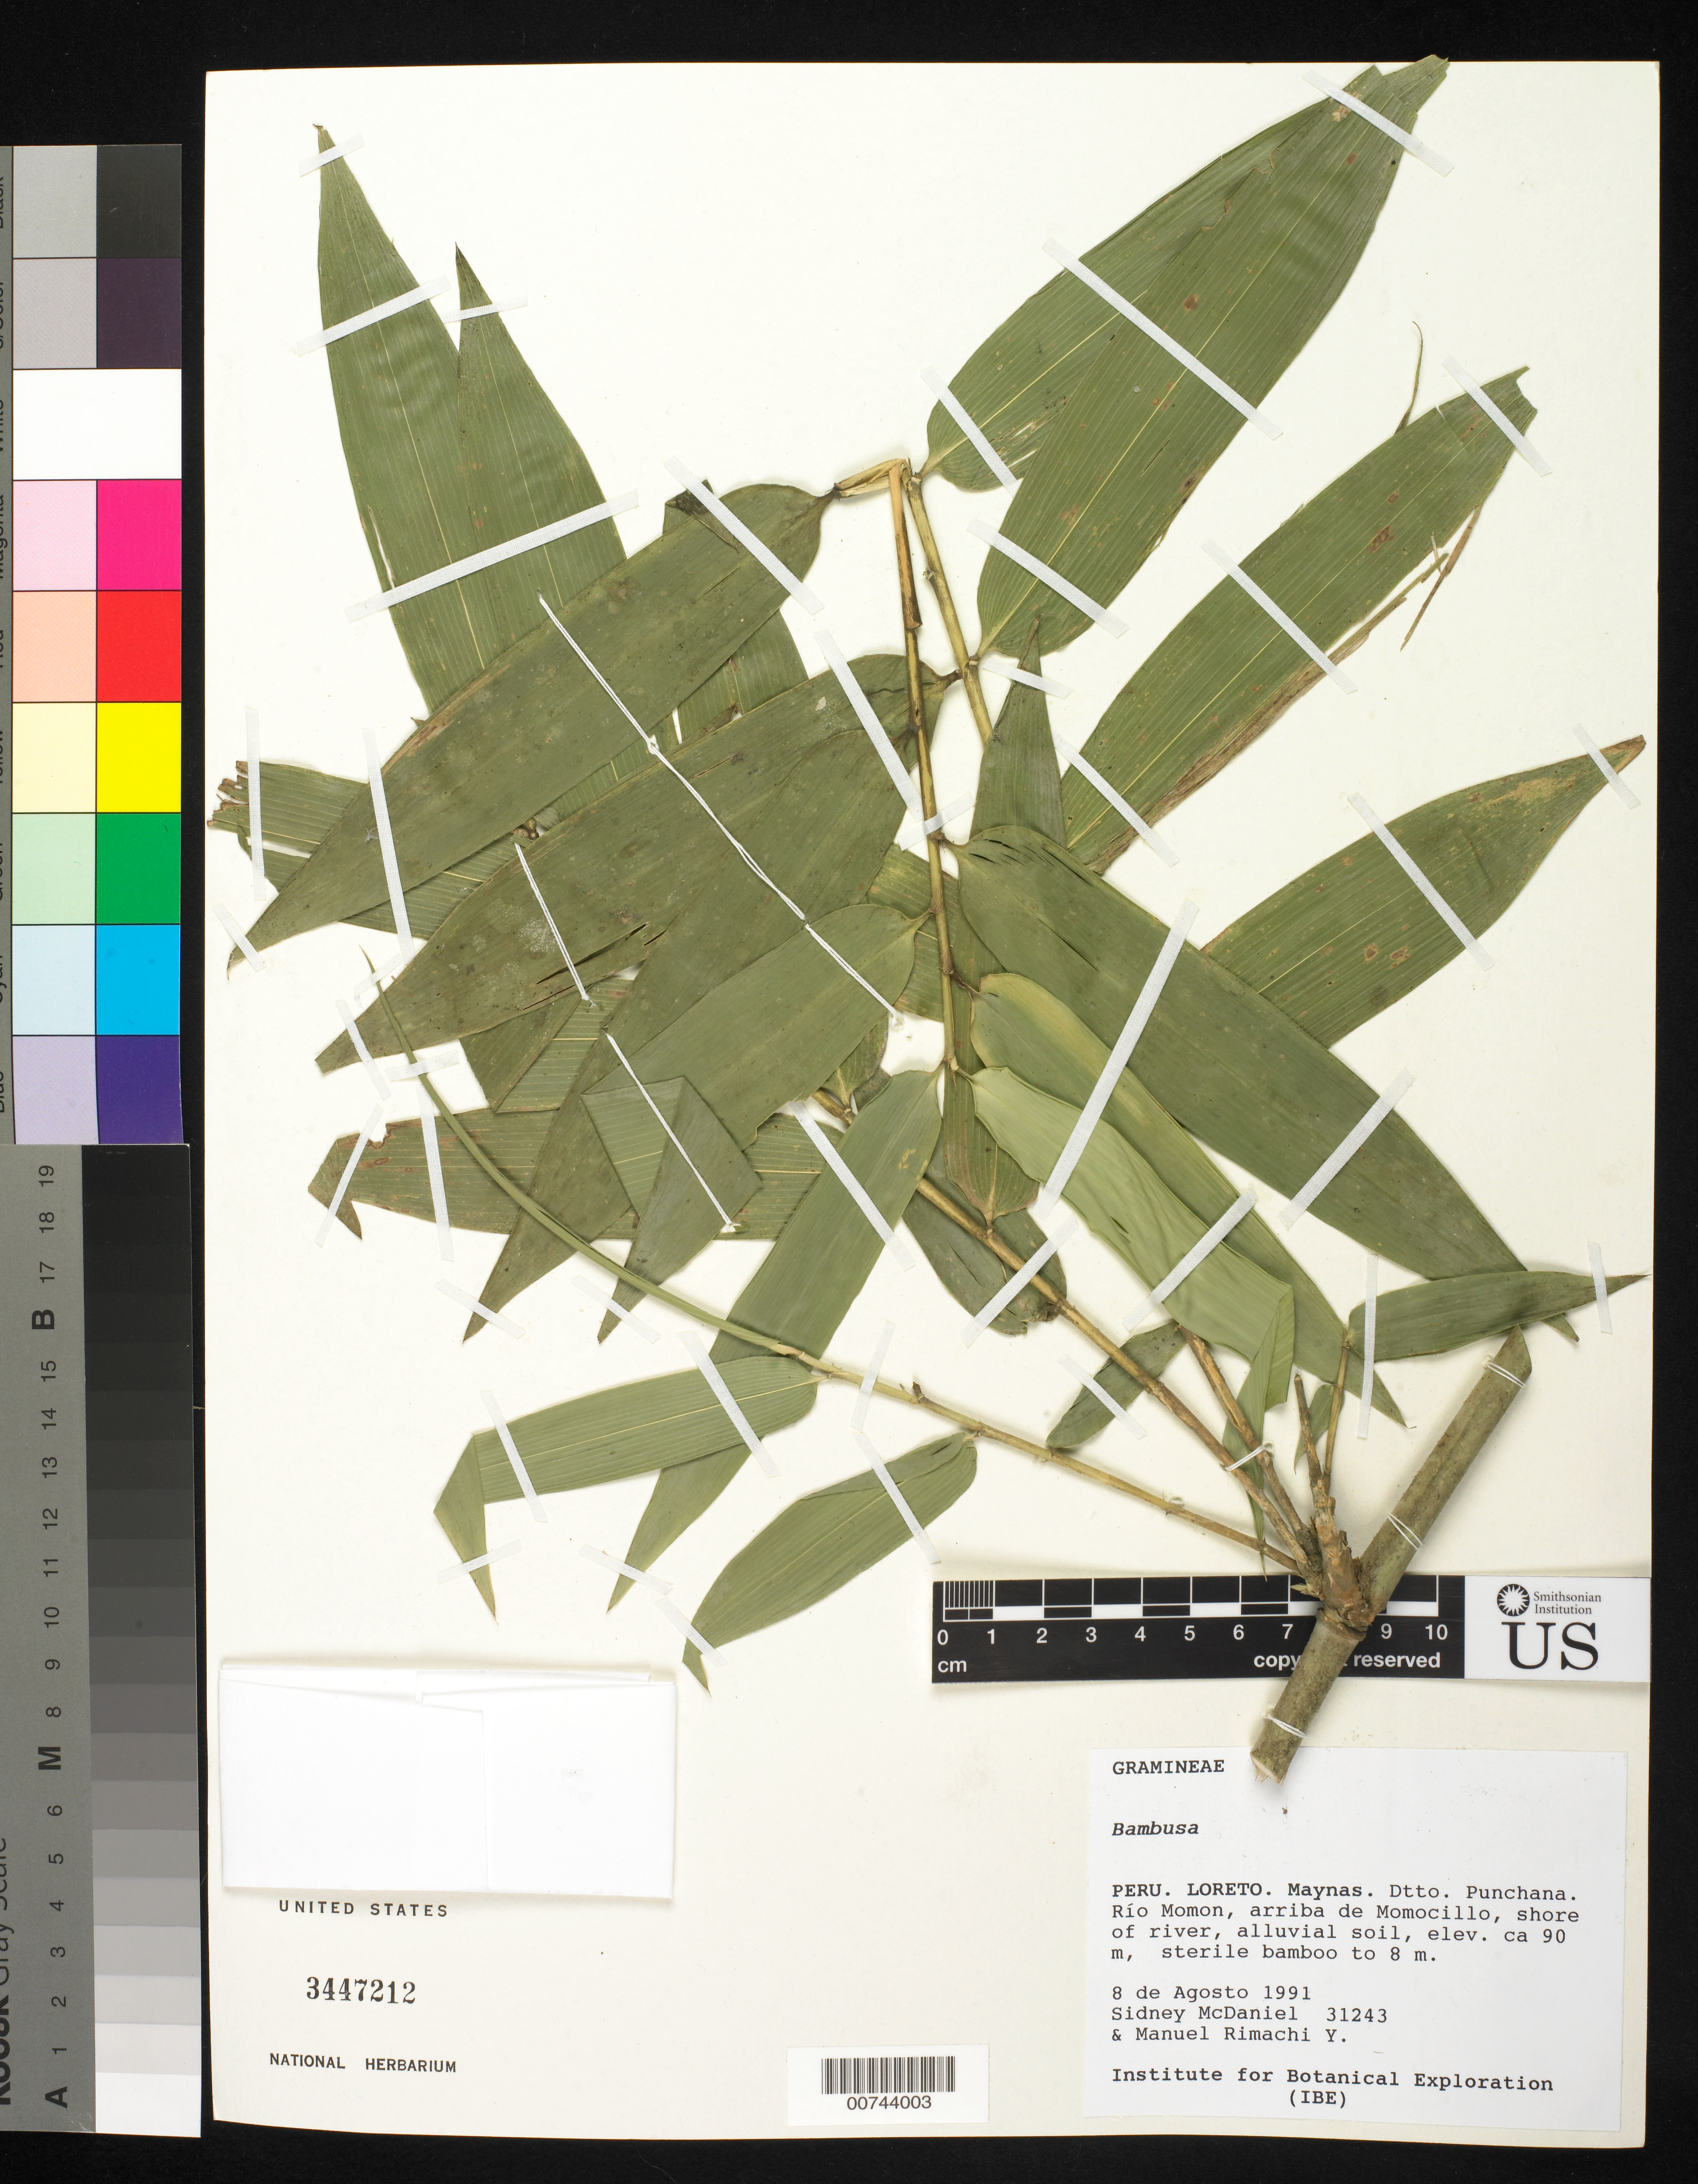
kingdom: Plantae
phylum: Tracheophyta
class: Liliopsida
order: Poales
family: Poaceae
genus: Bambusa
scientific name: Bambusa sp.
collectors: S. T. McDaniel & M. Rimachi Y.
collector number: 31243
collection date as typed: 08 Aug 1991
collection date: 1991-08-08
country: Peru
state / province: Loreto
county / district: Maynas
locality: Punchana, Rio Momon, Monocillo.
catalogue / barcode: US 3447212